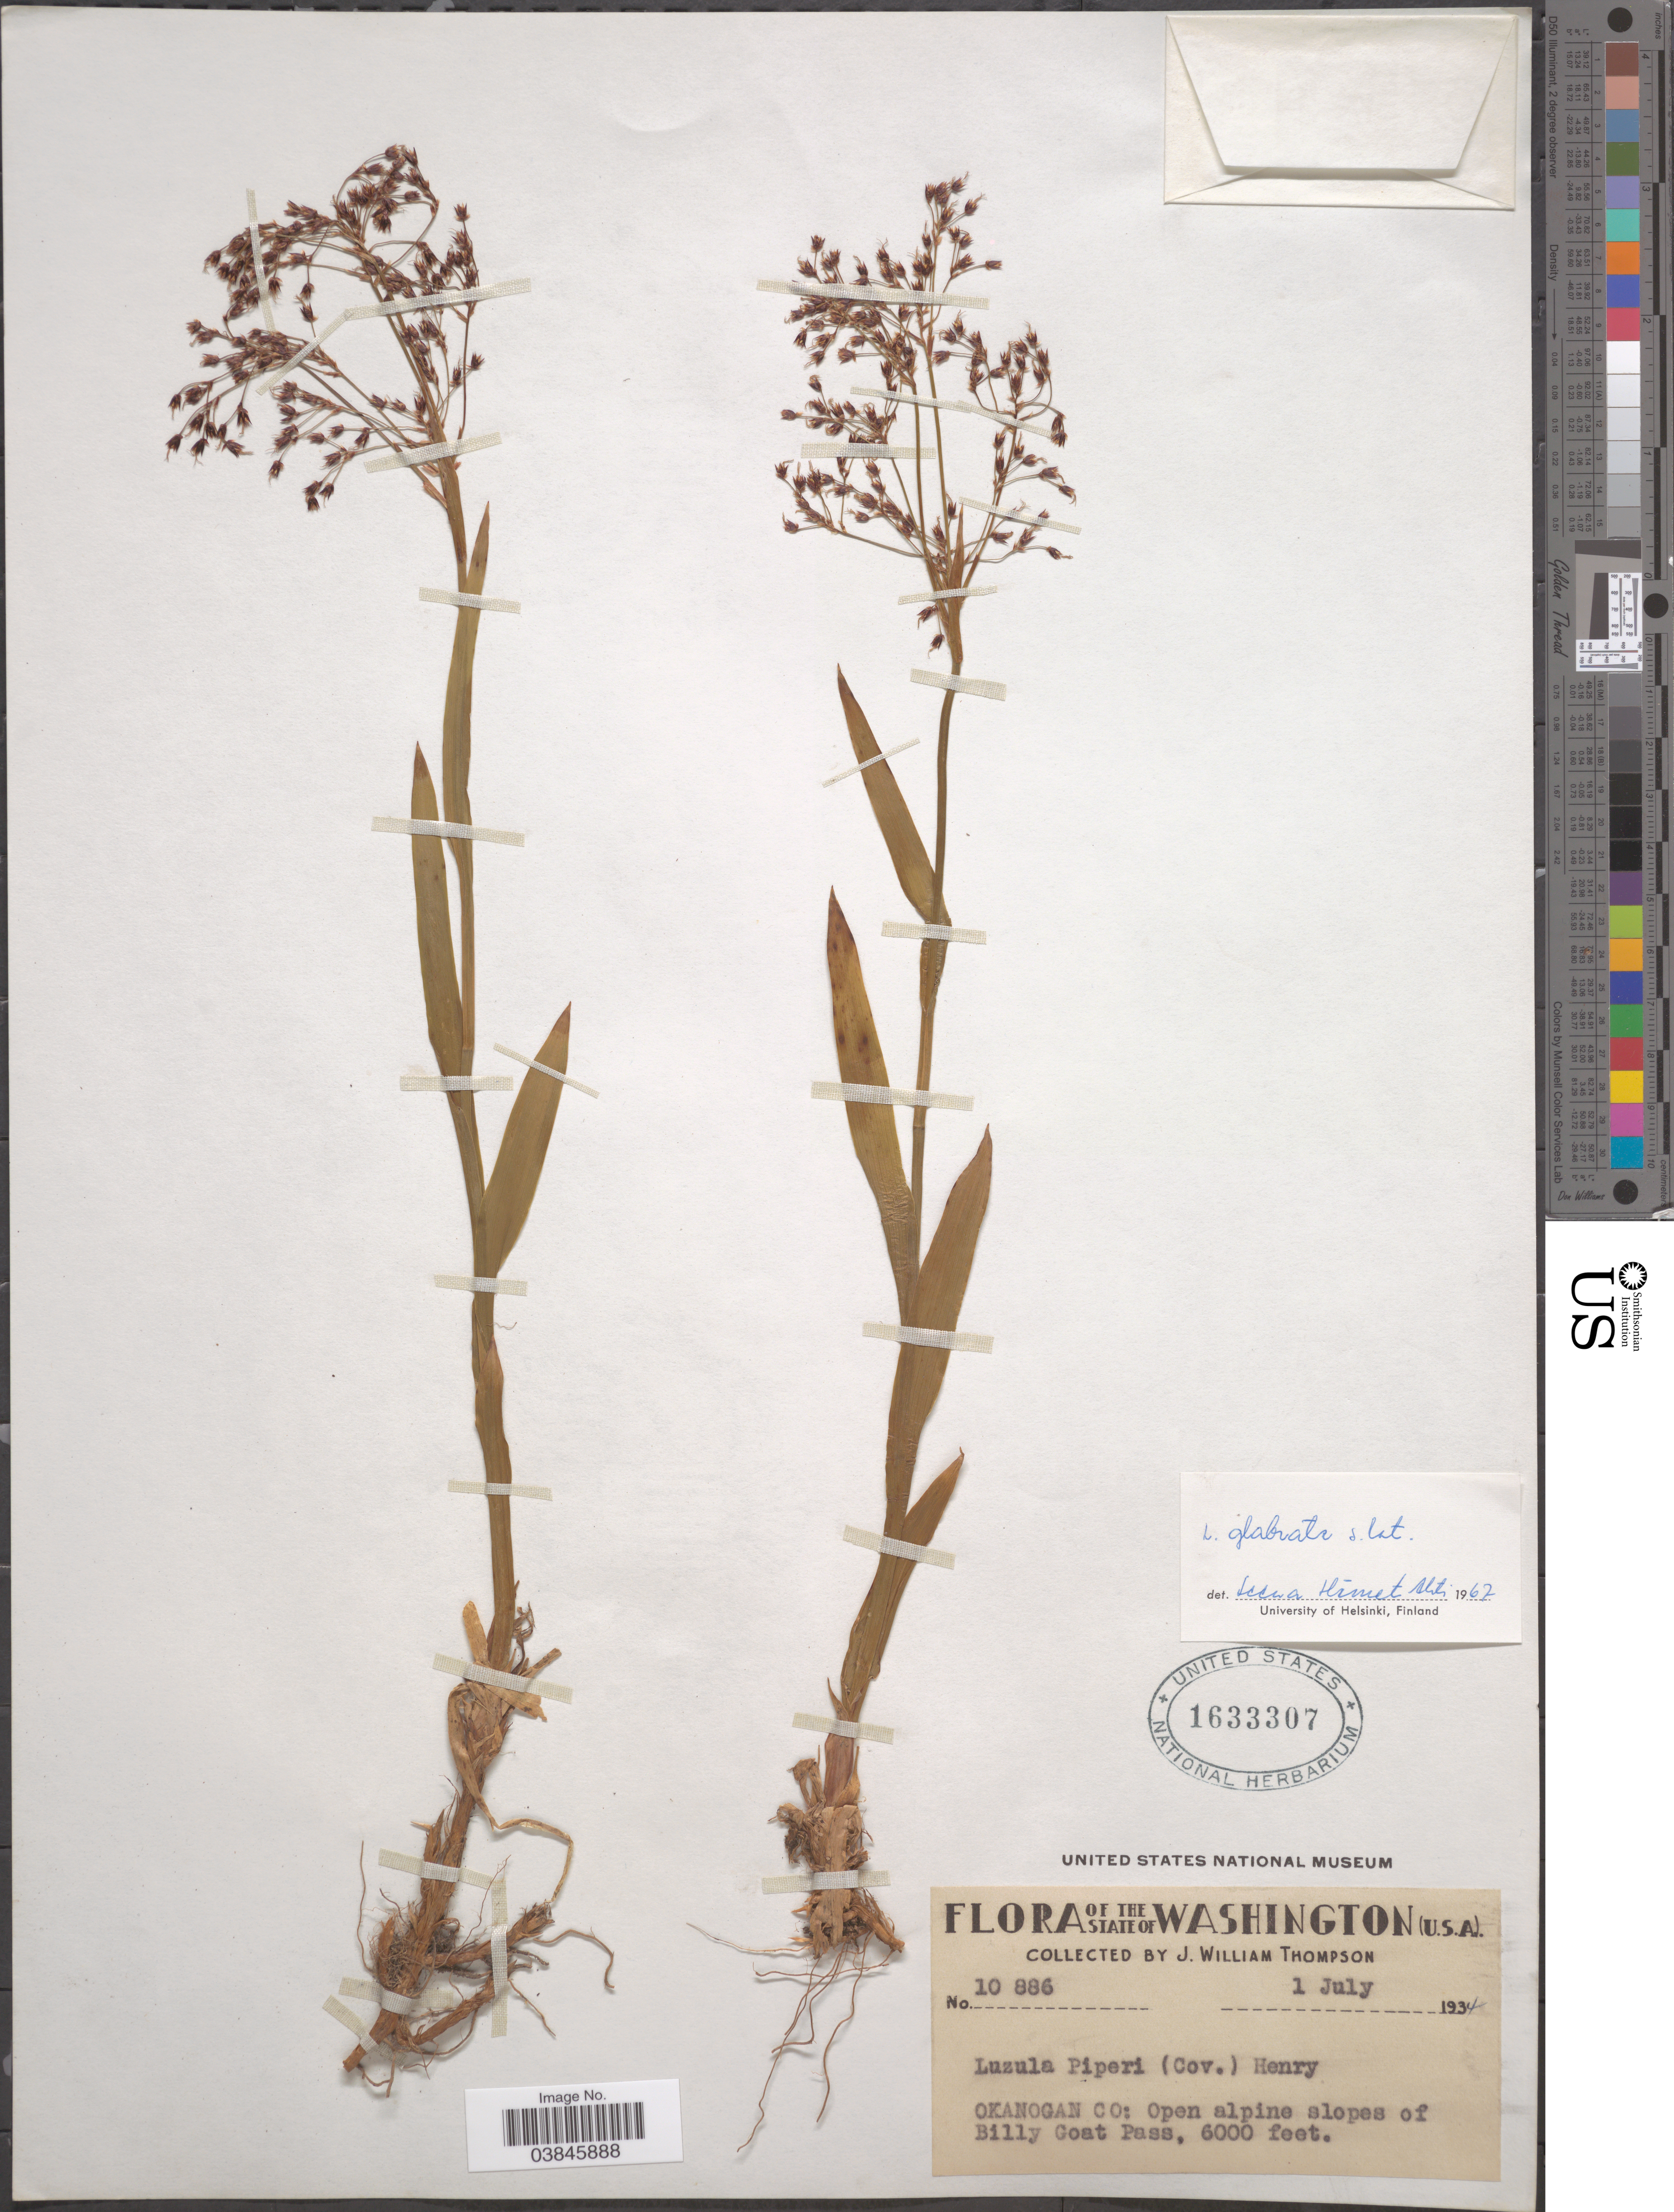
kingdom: Plantae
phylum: Tracheophyta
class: Liliopsida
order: Poales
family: Juncaceae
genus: Luzula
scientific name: Luzula glabrata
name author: (Hoppe) Desv.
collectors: J. W. Thompson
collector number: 10886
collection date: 1934-07-01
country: United States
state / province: Washington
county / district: Okanogan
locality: Okanogan Co: Open alpine slopes of Billy Goat Pass.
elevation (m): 1829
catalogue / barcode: US 1633307